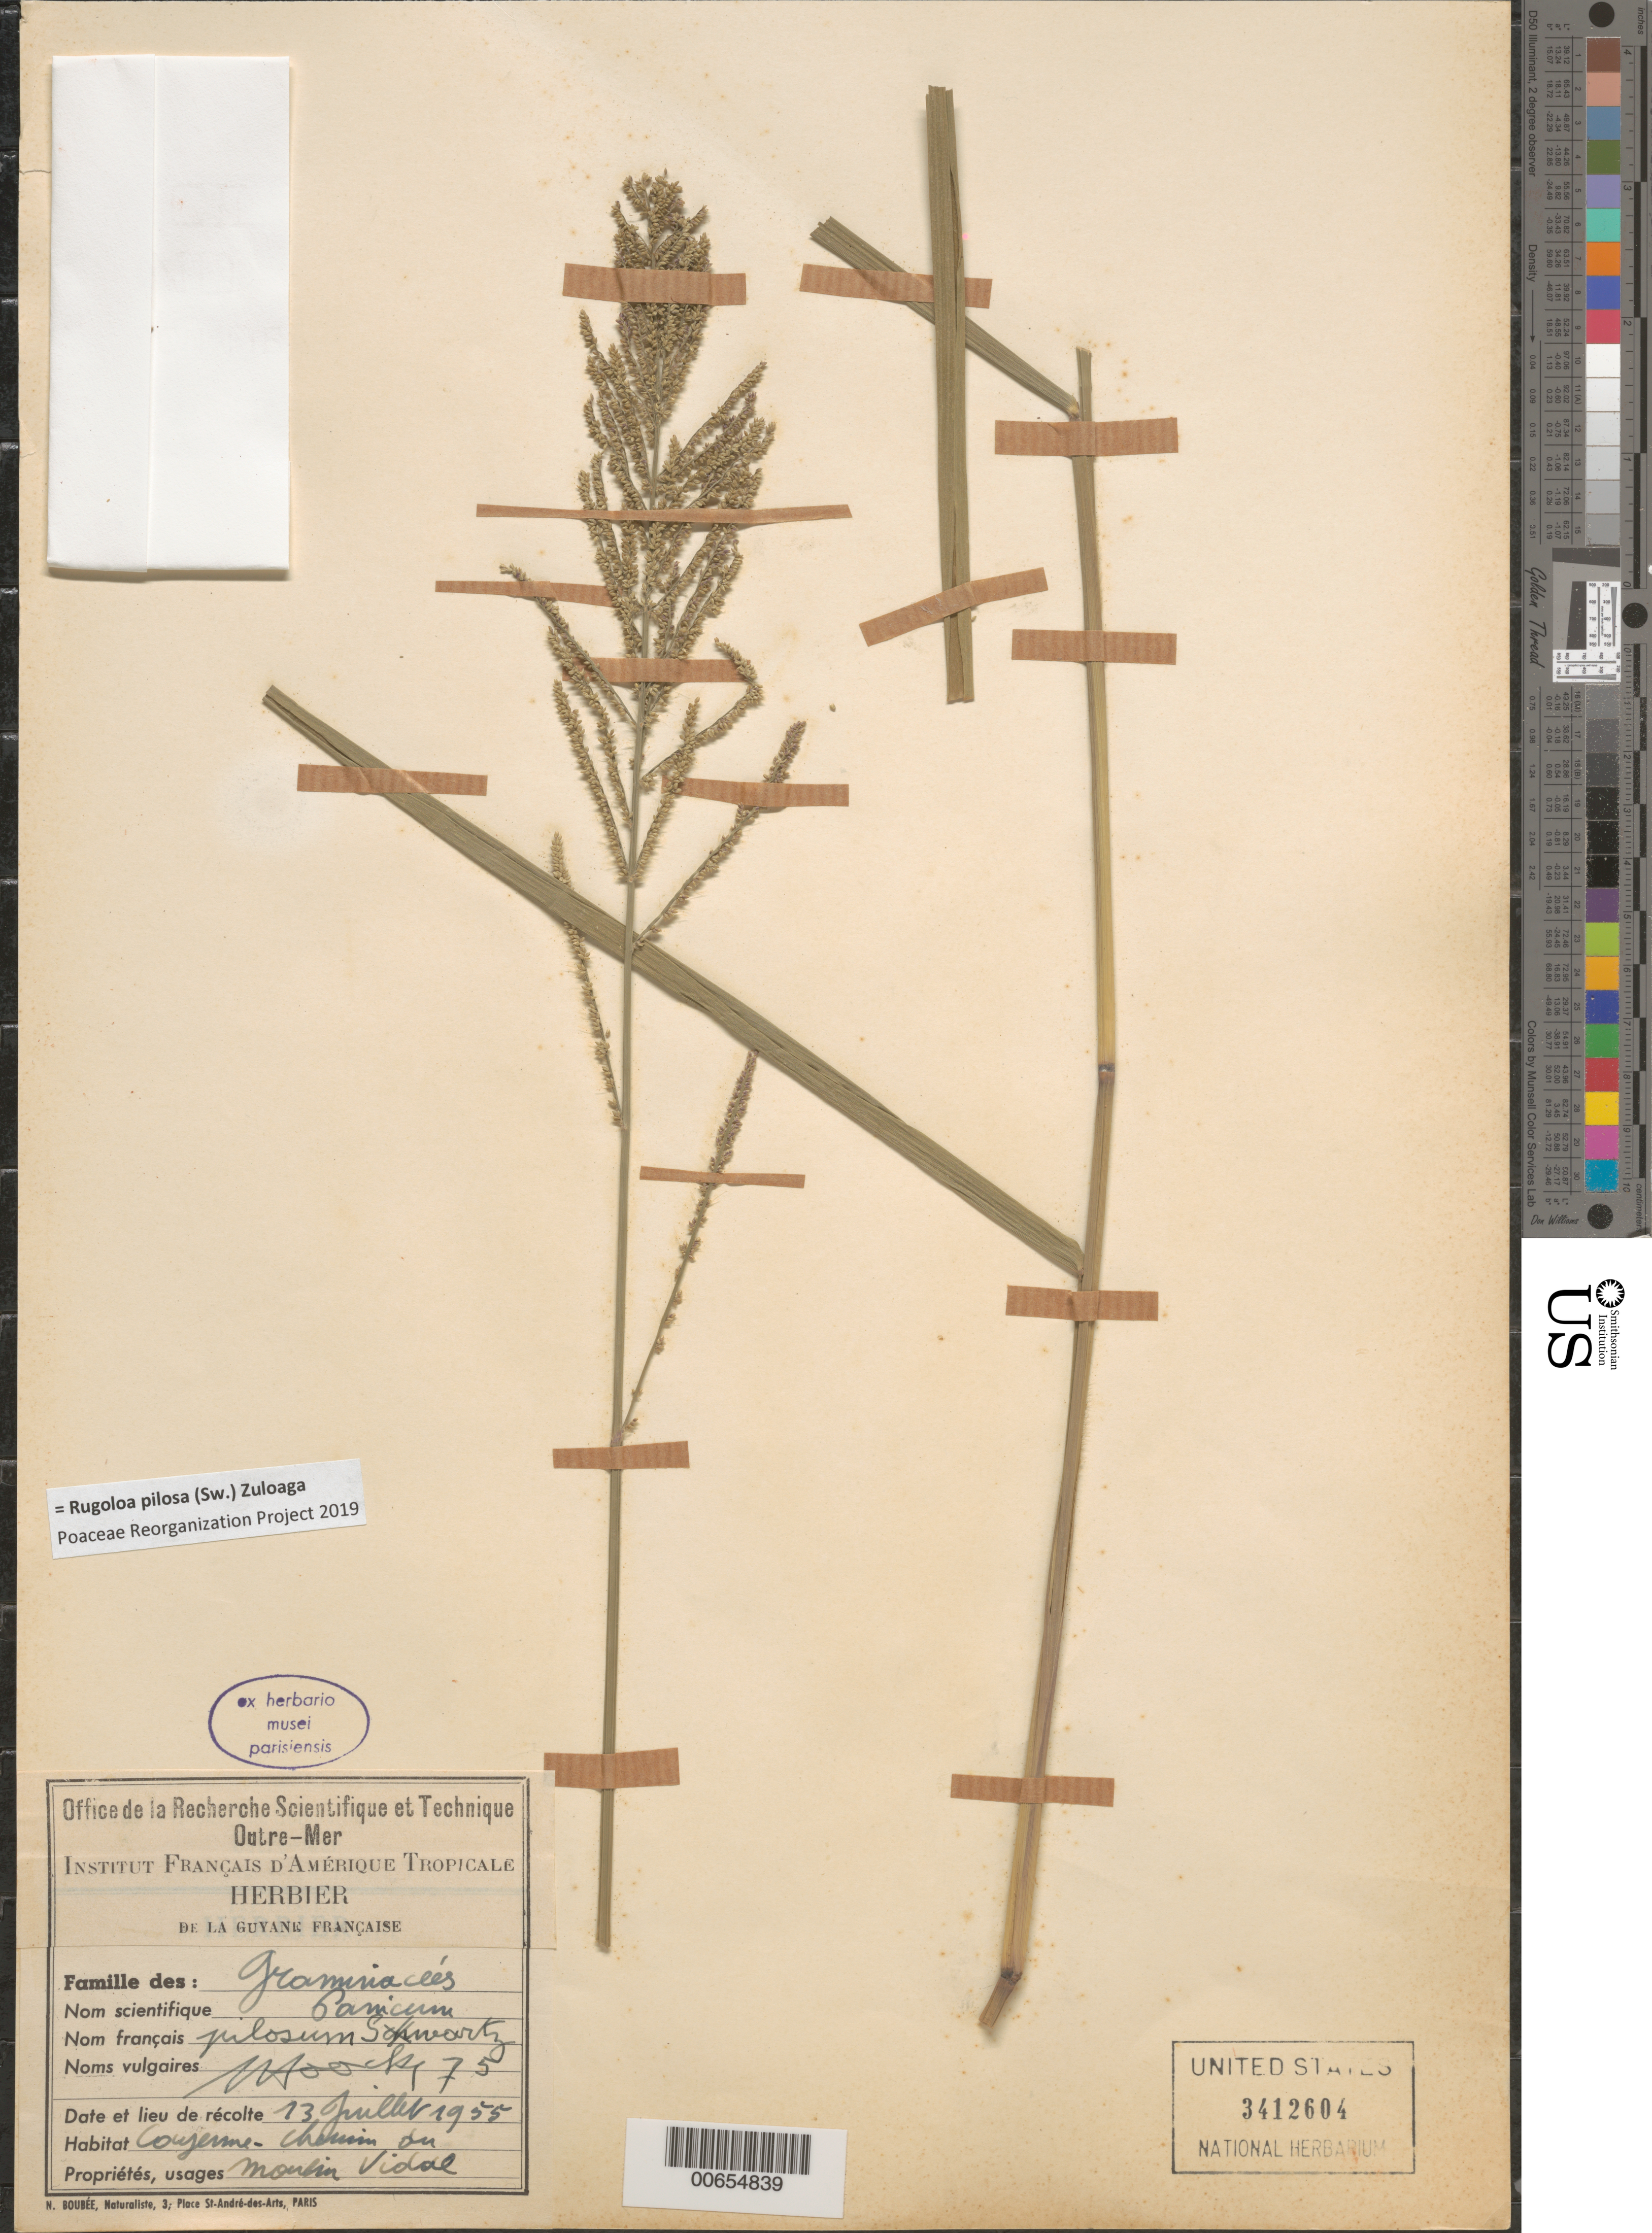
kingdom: Plantae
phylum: Tracheophyta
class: Liliopsida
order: Poales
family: Poaceae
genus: Panicum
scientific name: Panicum pilosum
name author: Sw.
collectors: J. Hoock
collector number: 75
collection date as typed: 13-Jul-55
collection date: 1955-07-13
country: French Guiana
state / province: Cayenne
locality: Cayenne, chemin du Moulin Vidal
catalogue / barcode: US 3412604